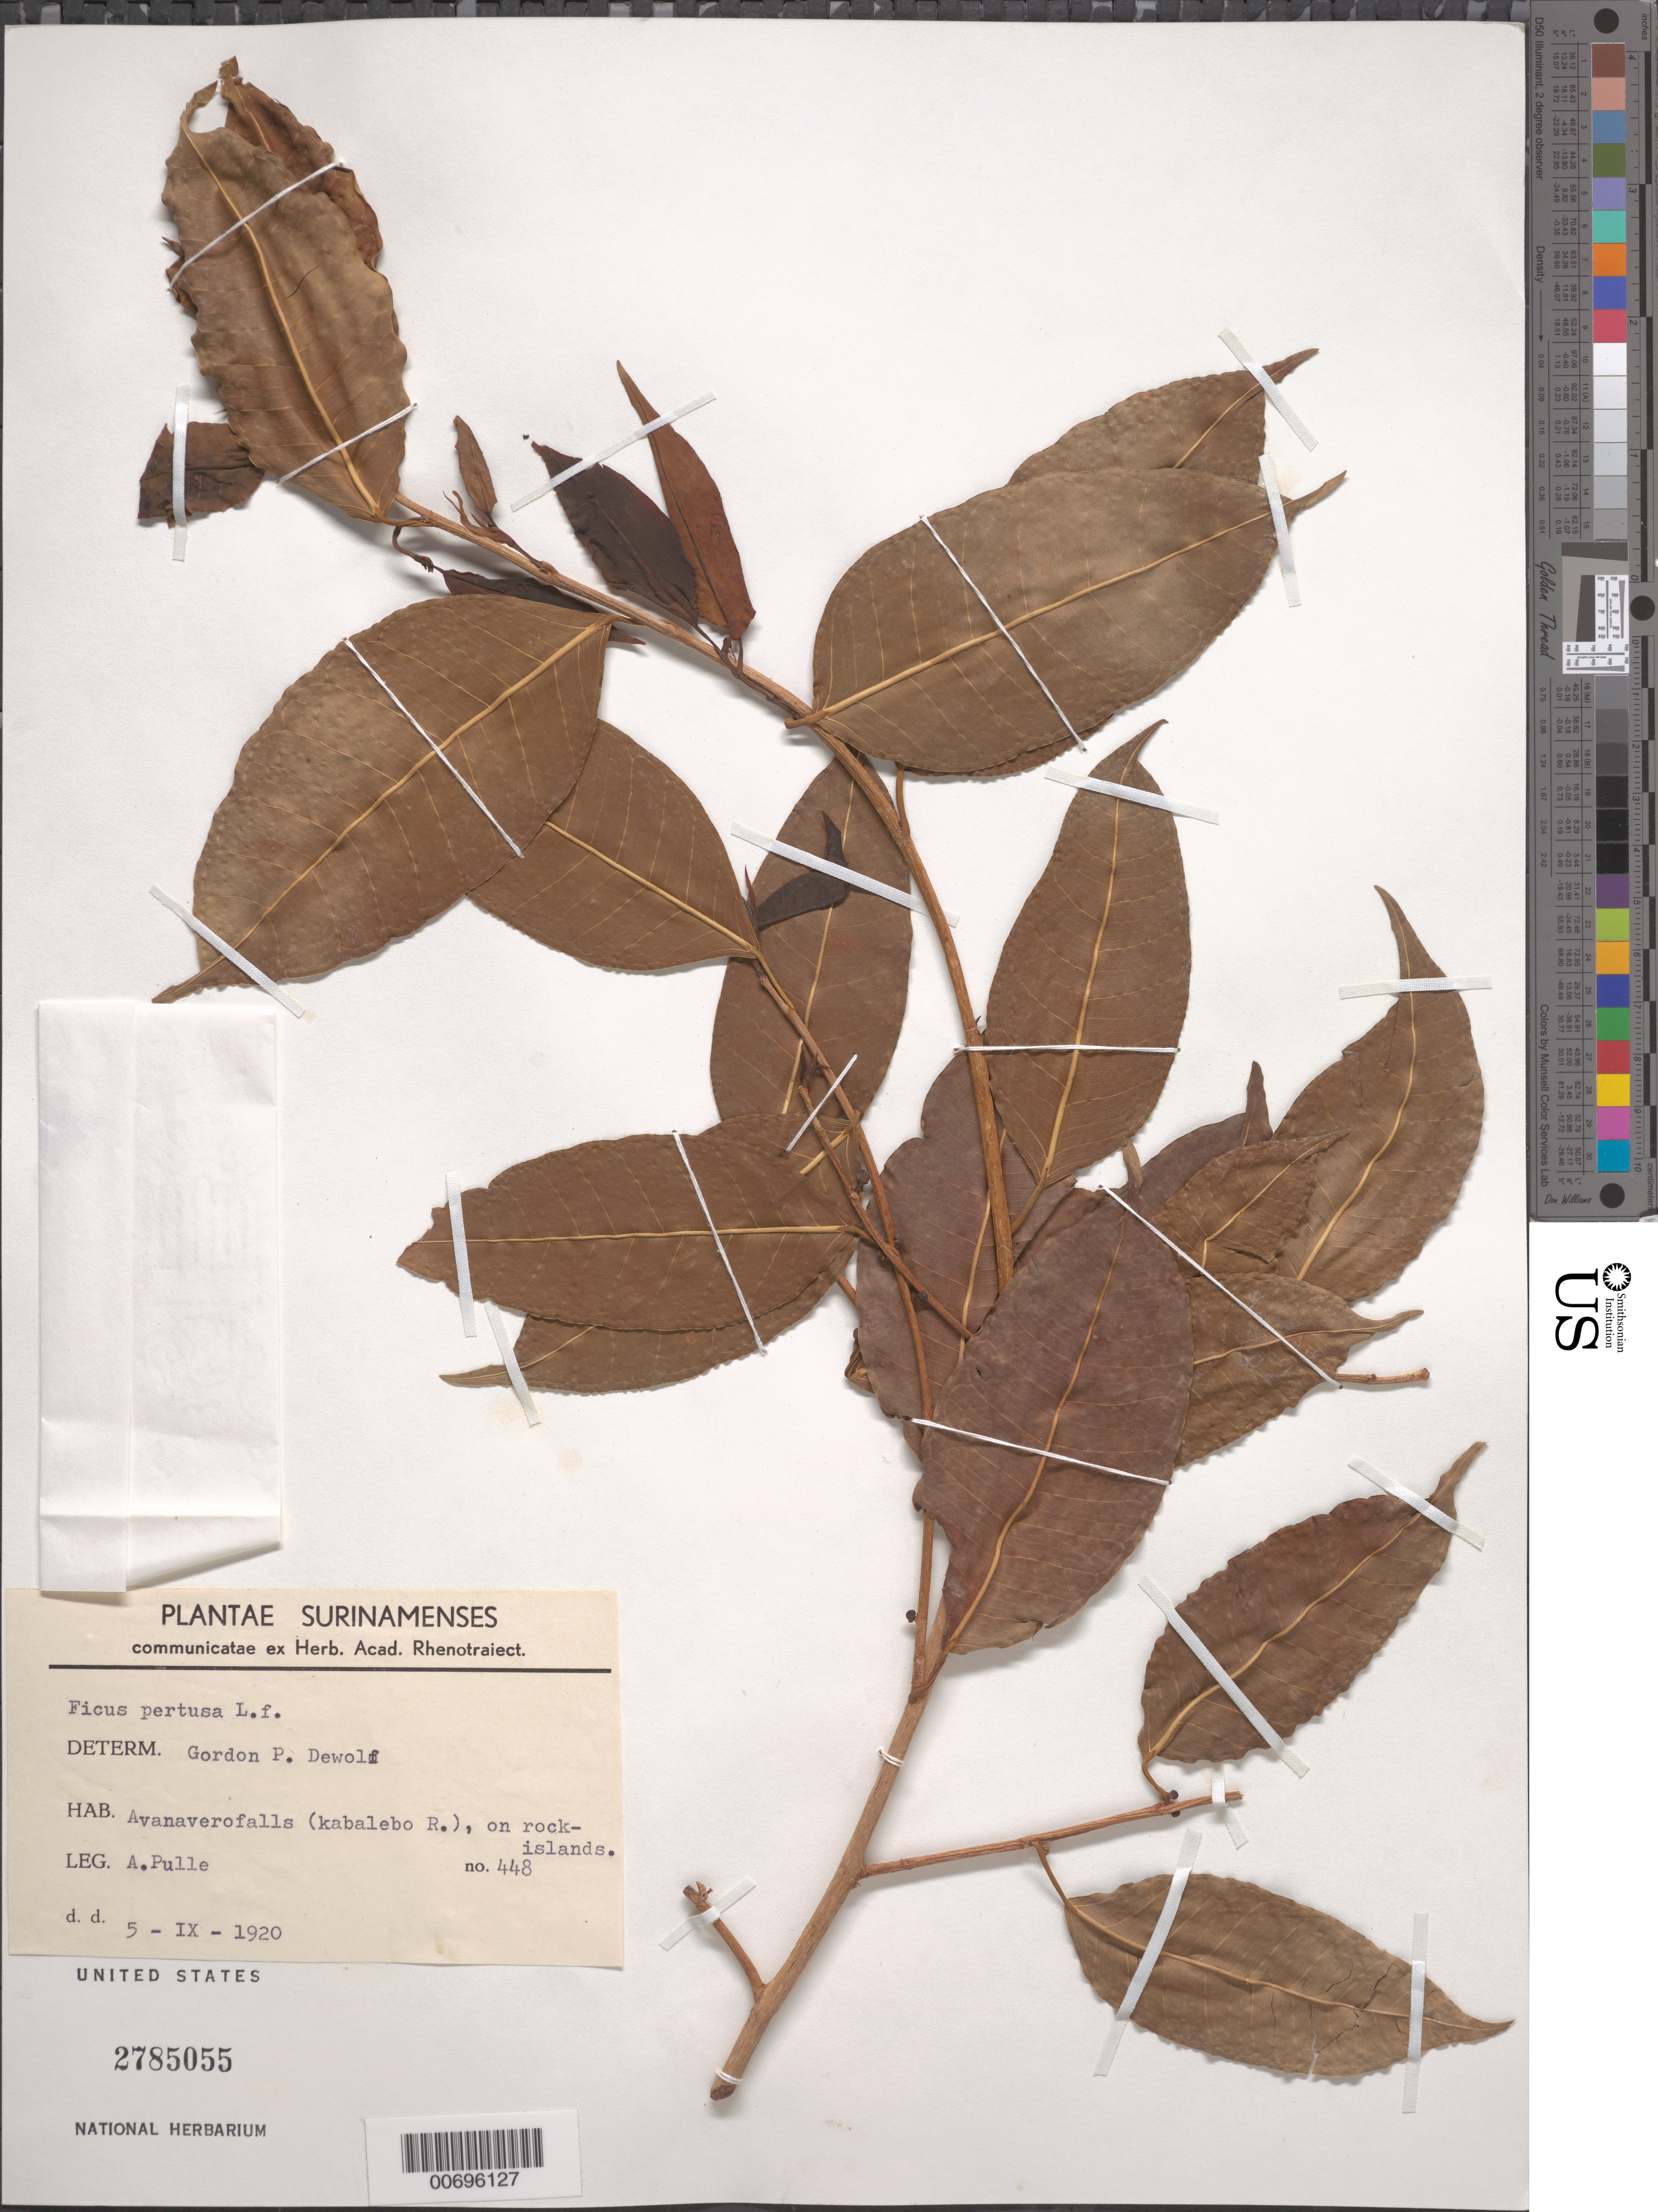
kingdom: Plantae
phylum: Tracheophyta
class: Magnoliopsida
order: Rosales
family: Moraceae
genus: Ficus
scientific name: Ficus pertusa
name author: L. f.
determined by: DeWolf, Gordon Parker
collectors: A. A. Pulle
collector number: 448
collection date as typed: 6-Sep-20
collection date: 1920-09-06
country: Suriname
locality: Avanavero Falls, Kabalebo R.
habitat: On rock islands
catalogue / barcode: US 2785055